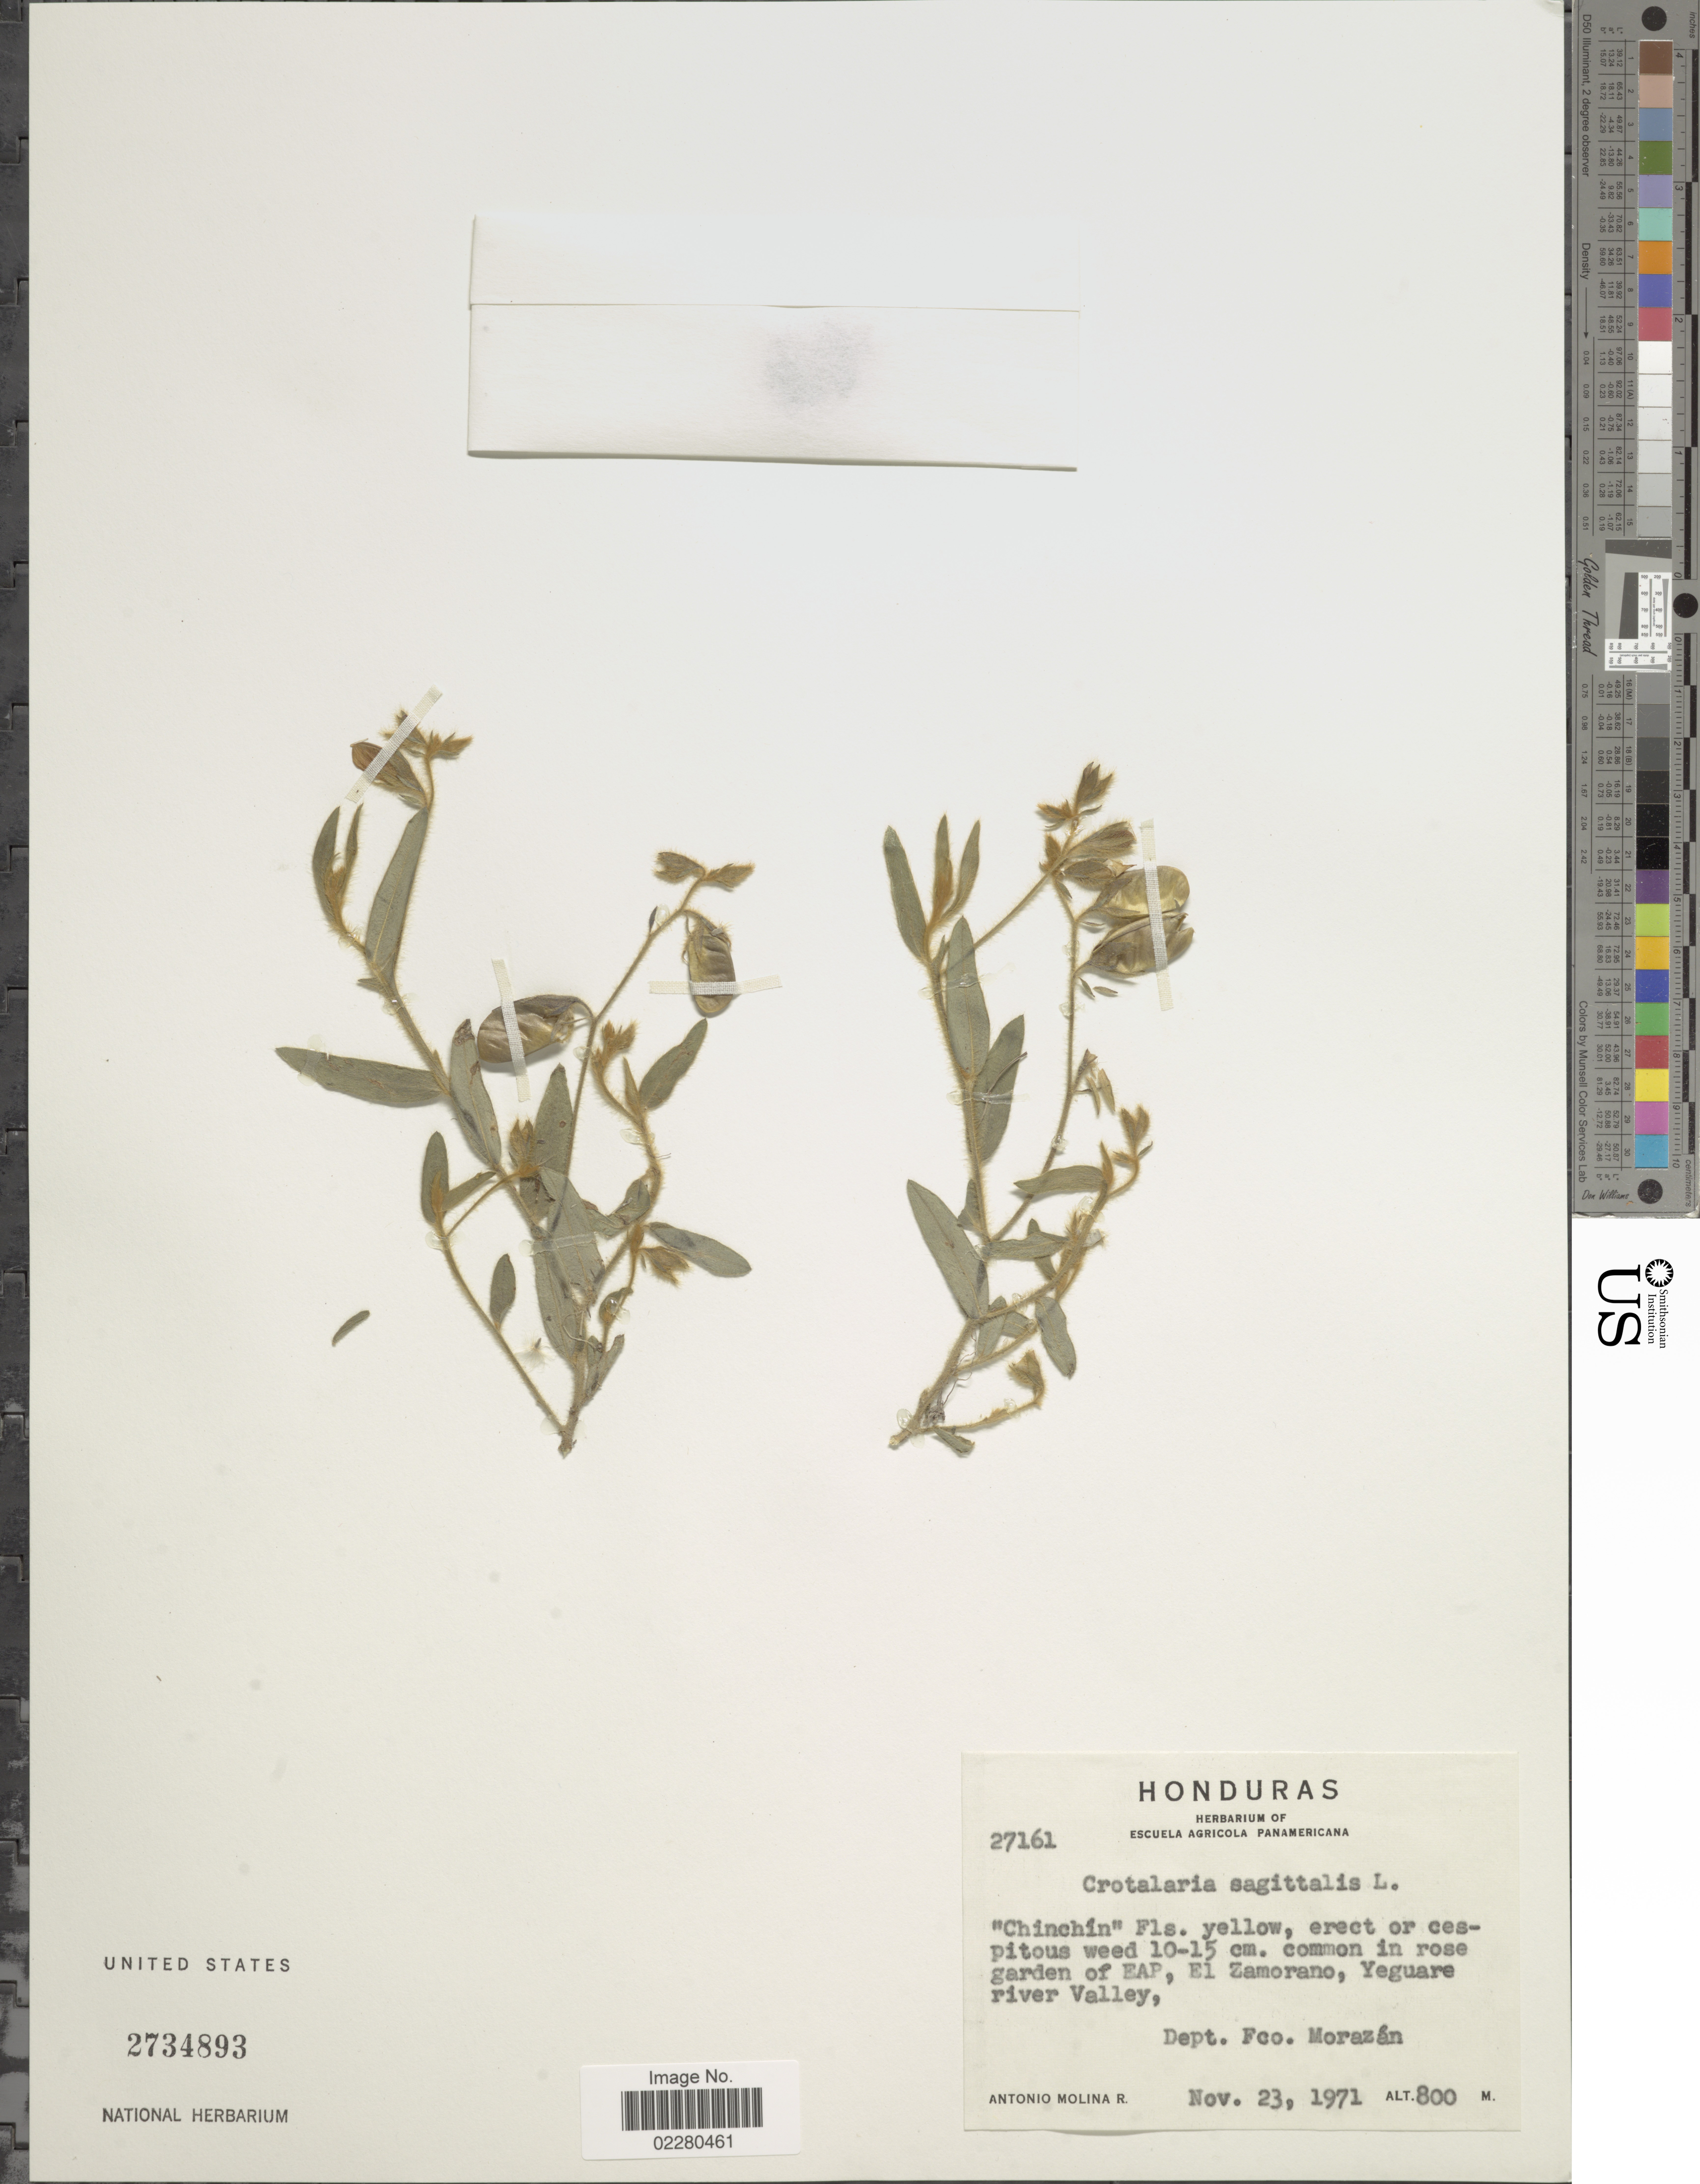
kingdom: Plantae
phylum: Tracheophyta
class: Magnoliopsida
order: Fabales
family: Fabaceae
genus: Crotalaria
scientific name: Crotalaria sagittalis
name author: L.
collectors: A. Molina R.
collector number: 27161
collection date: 1971-11-23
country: Honduras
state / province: Fco. Morazán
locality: Common in rose garden of EAP, El Zamorano, Teguare river Valley, Dept. Fco. Morazán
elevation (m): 800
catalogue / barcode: US 2734893